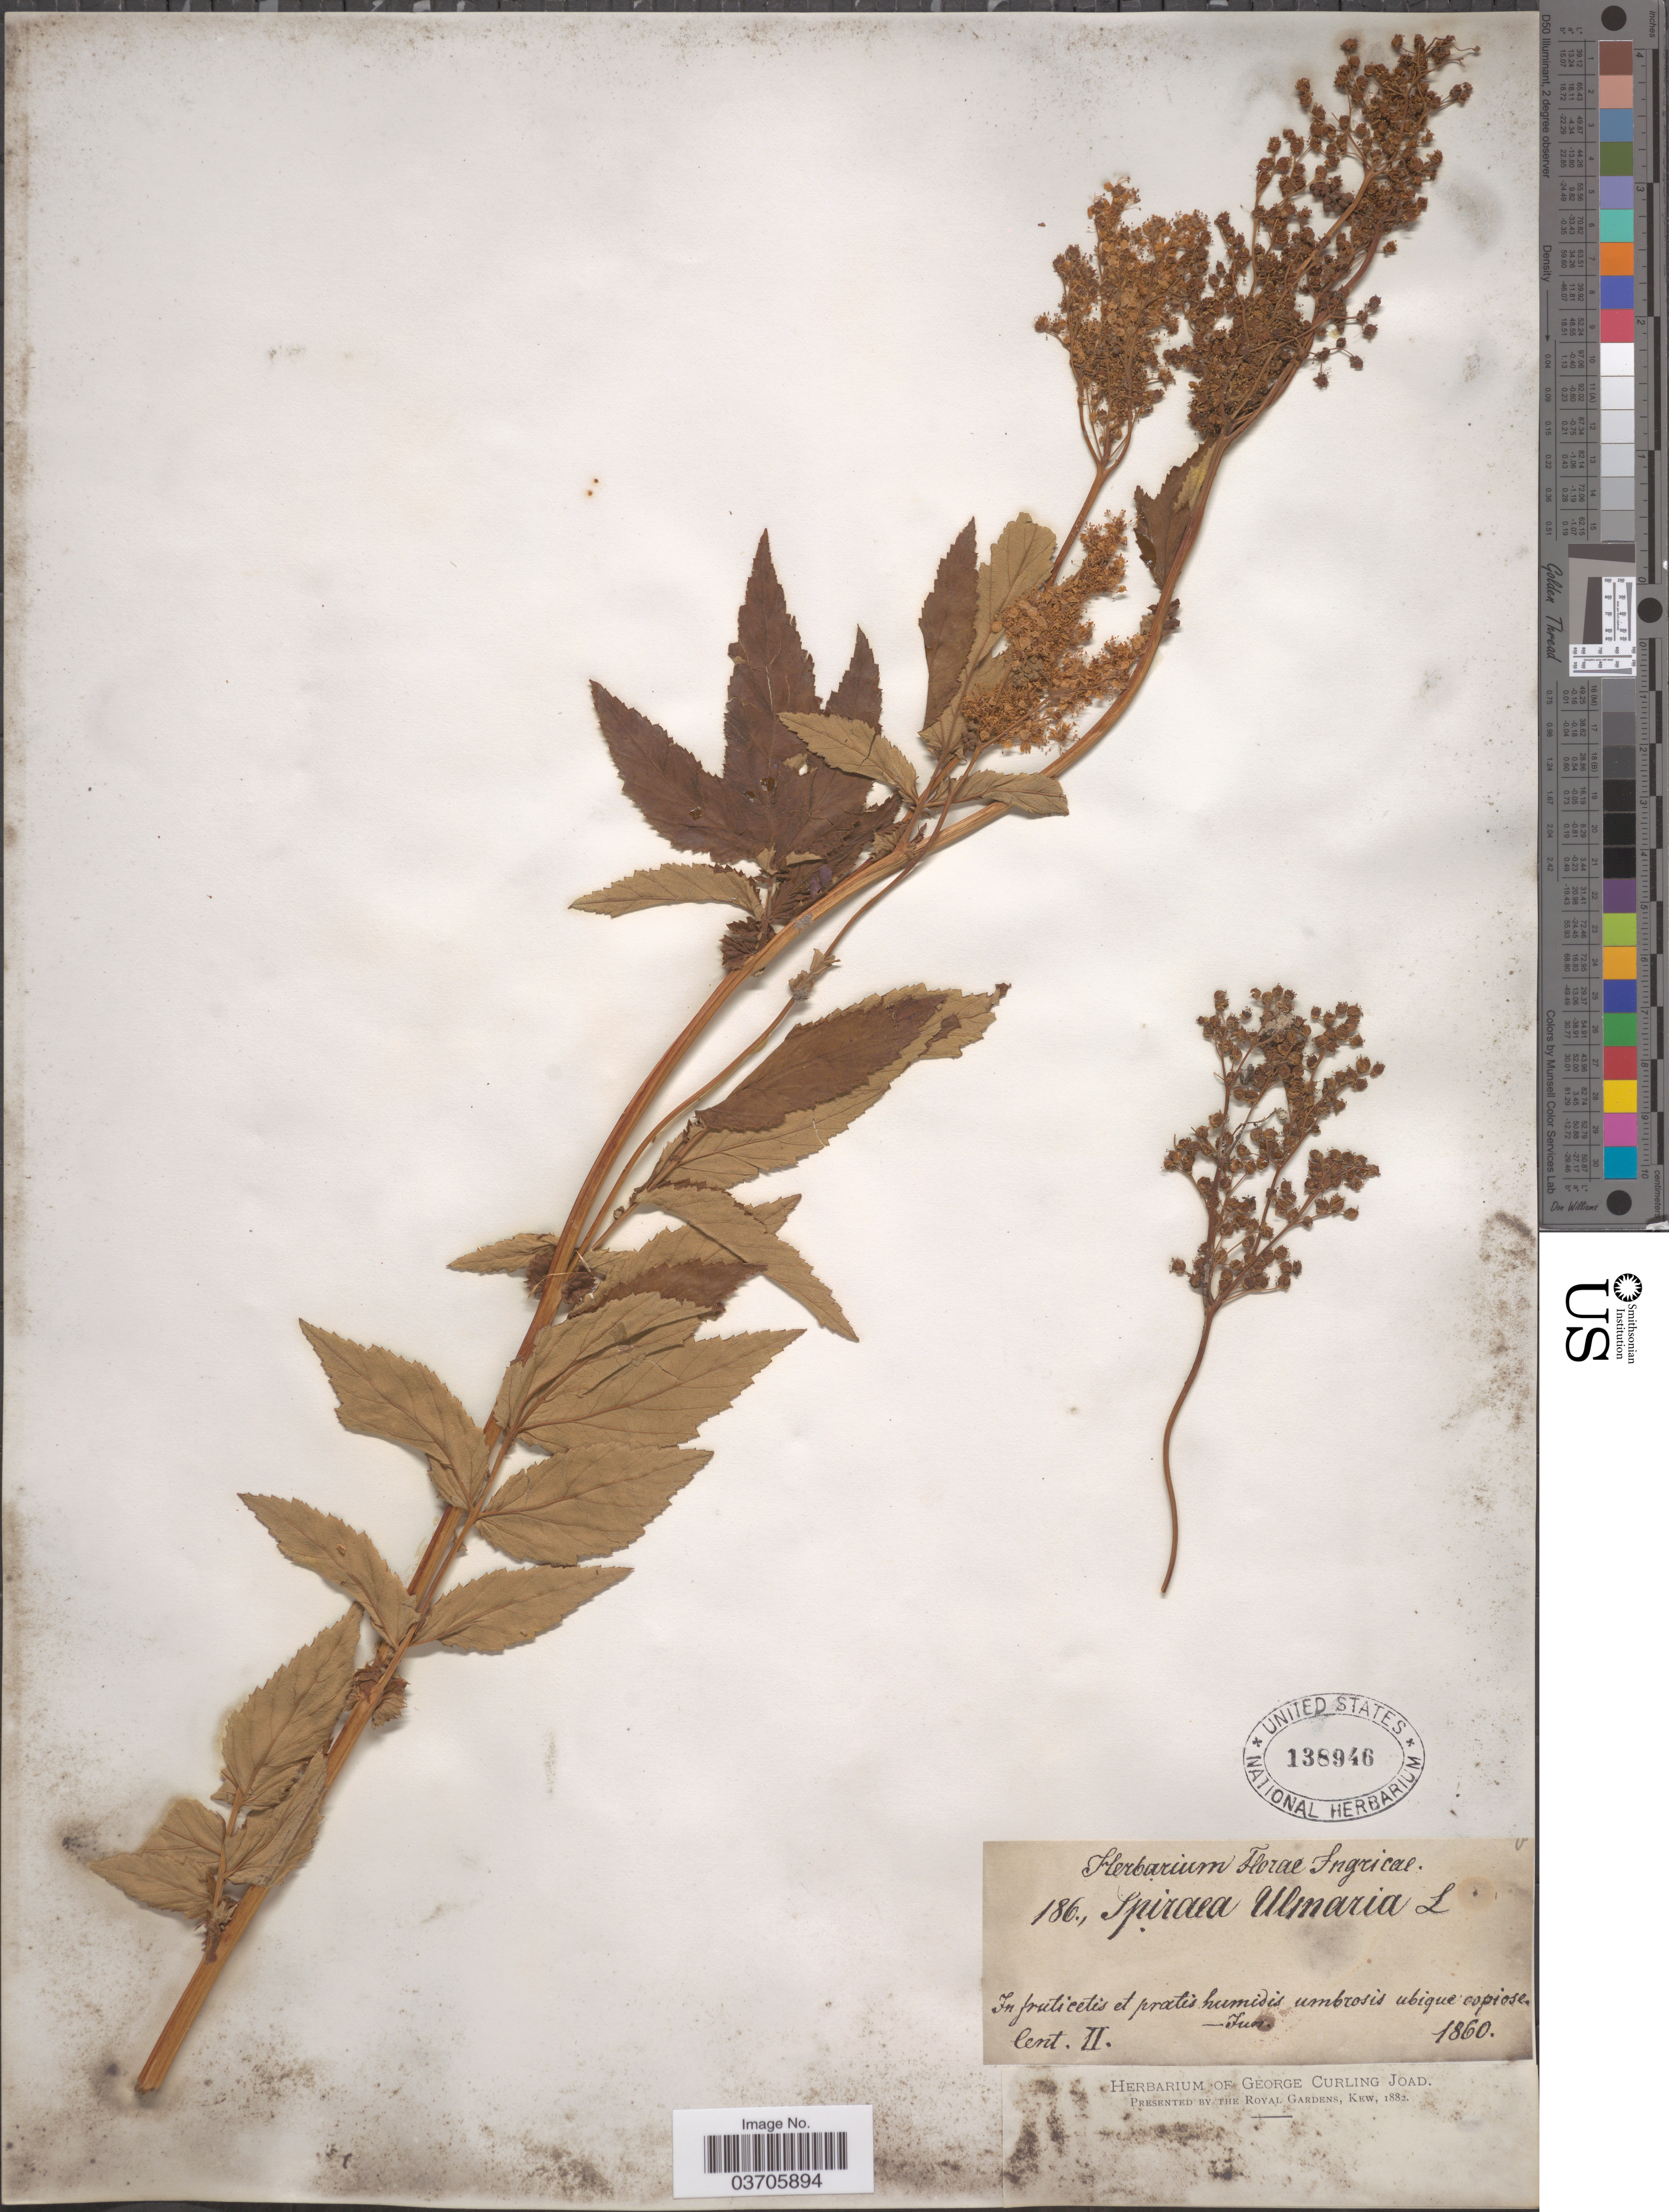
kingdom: Plantae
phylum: Tracheophyta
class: Magnoliopsida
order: Rosales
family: Rosaceae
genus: Filipendula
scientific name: Filipendula ulmaria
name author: (L.) Maxim.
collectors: ex herb. Florae Ingricae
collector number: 186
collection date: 1860-06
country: Ukraine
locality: In fruticetis et pratis humidis umbrosis ubique copiose. [unsure placement]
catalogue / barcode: US 138946